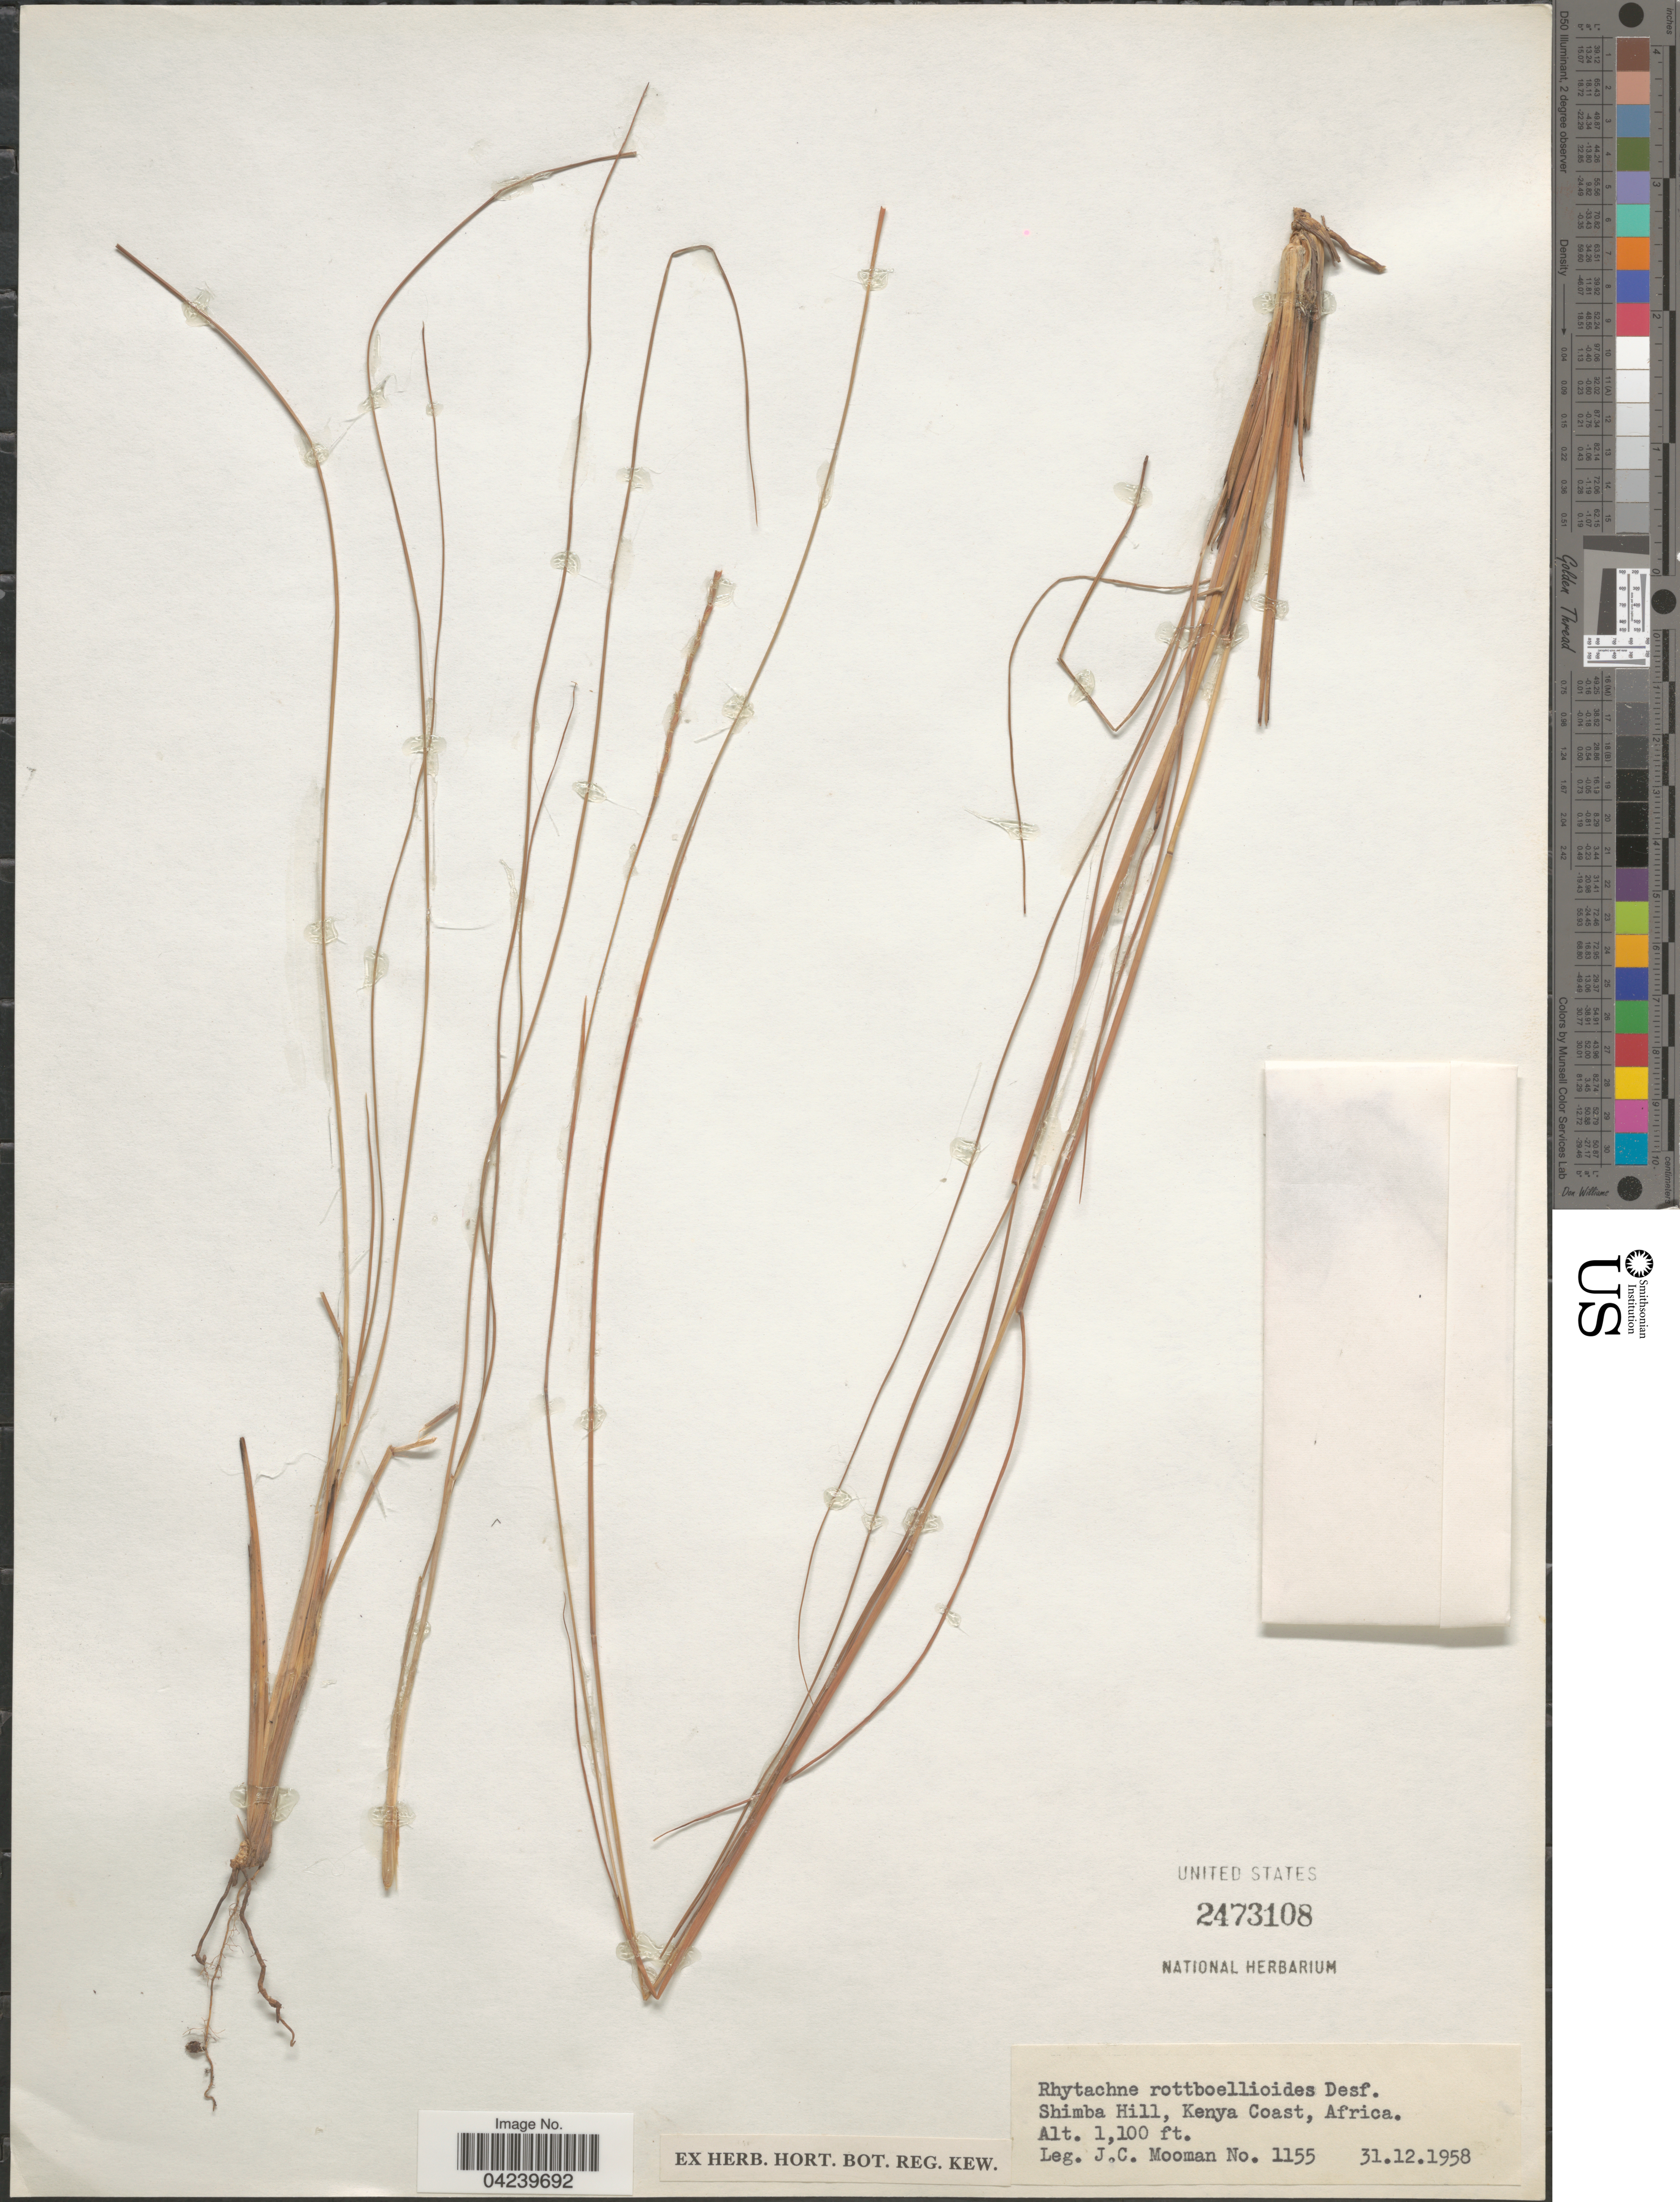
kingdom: Plantae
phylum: Tracheophyta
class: Liliopsida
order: Poales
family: Poaceae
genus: Rhytachne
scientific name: Rhytachne rottboellioides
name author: Desv.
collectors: J. Mooman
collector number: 1155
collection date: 1958-12-31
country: Kenya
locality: Shimba Hill, Kenya Coast.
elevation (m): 335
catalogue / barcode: US 2473108